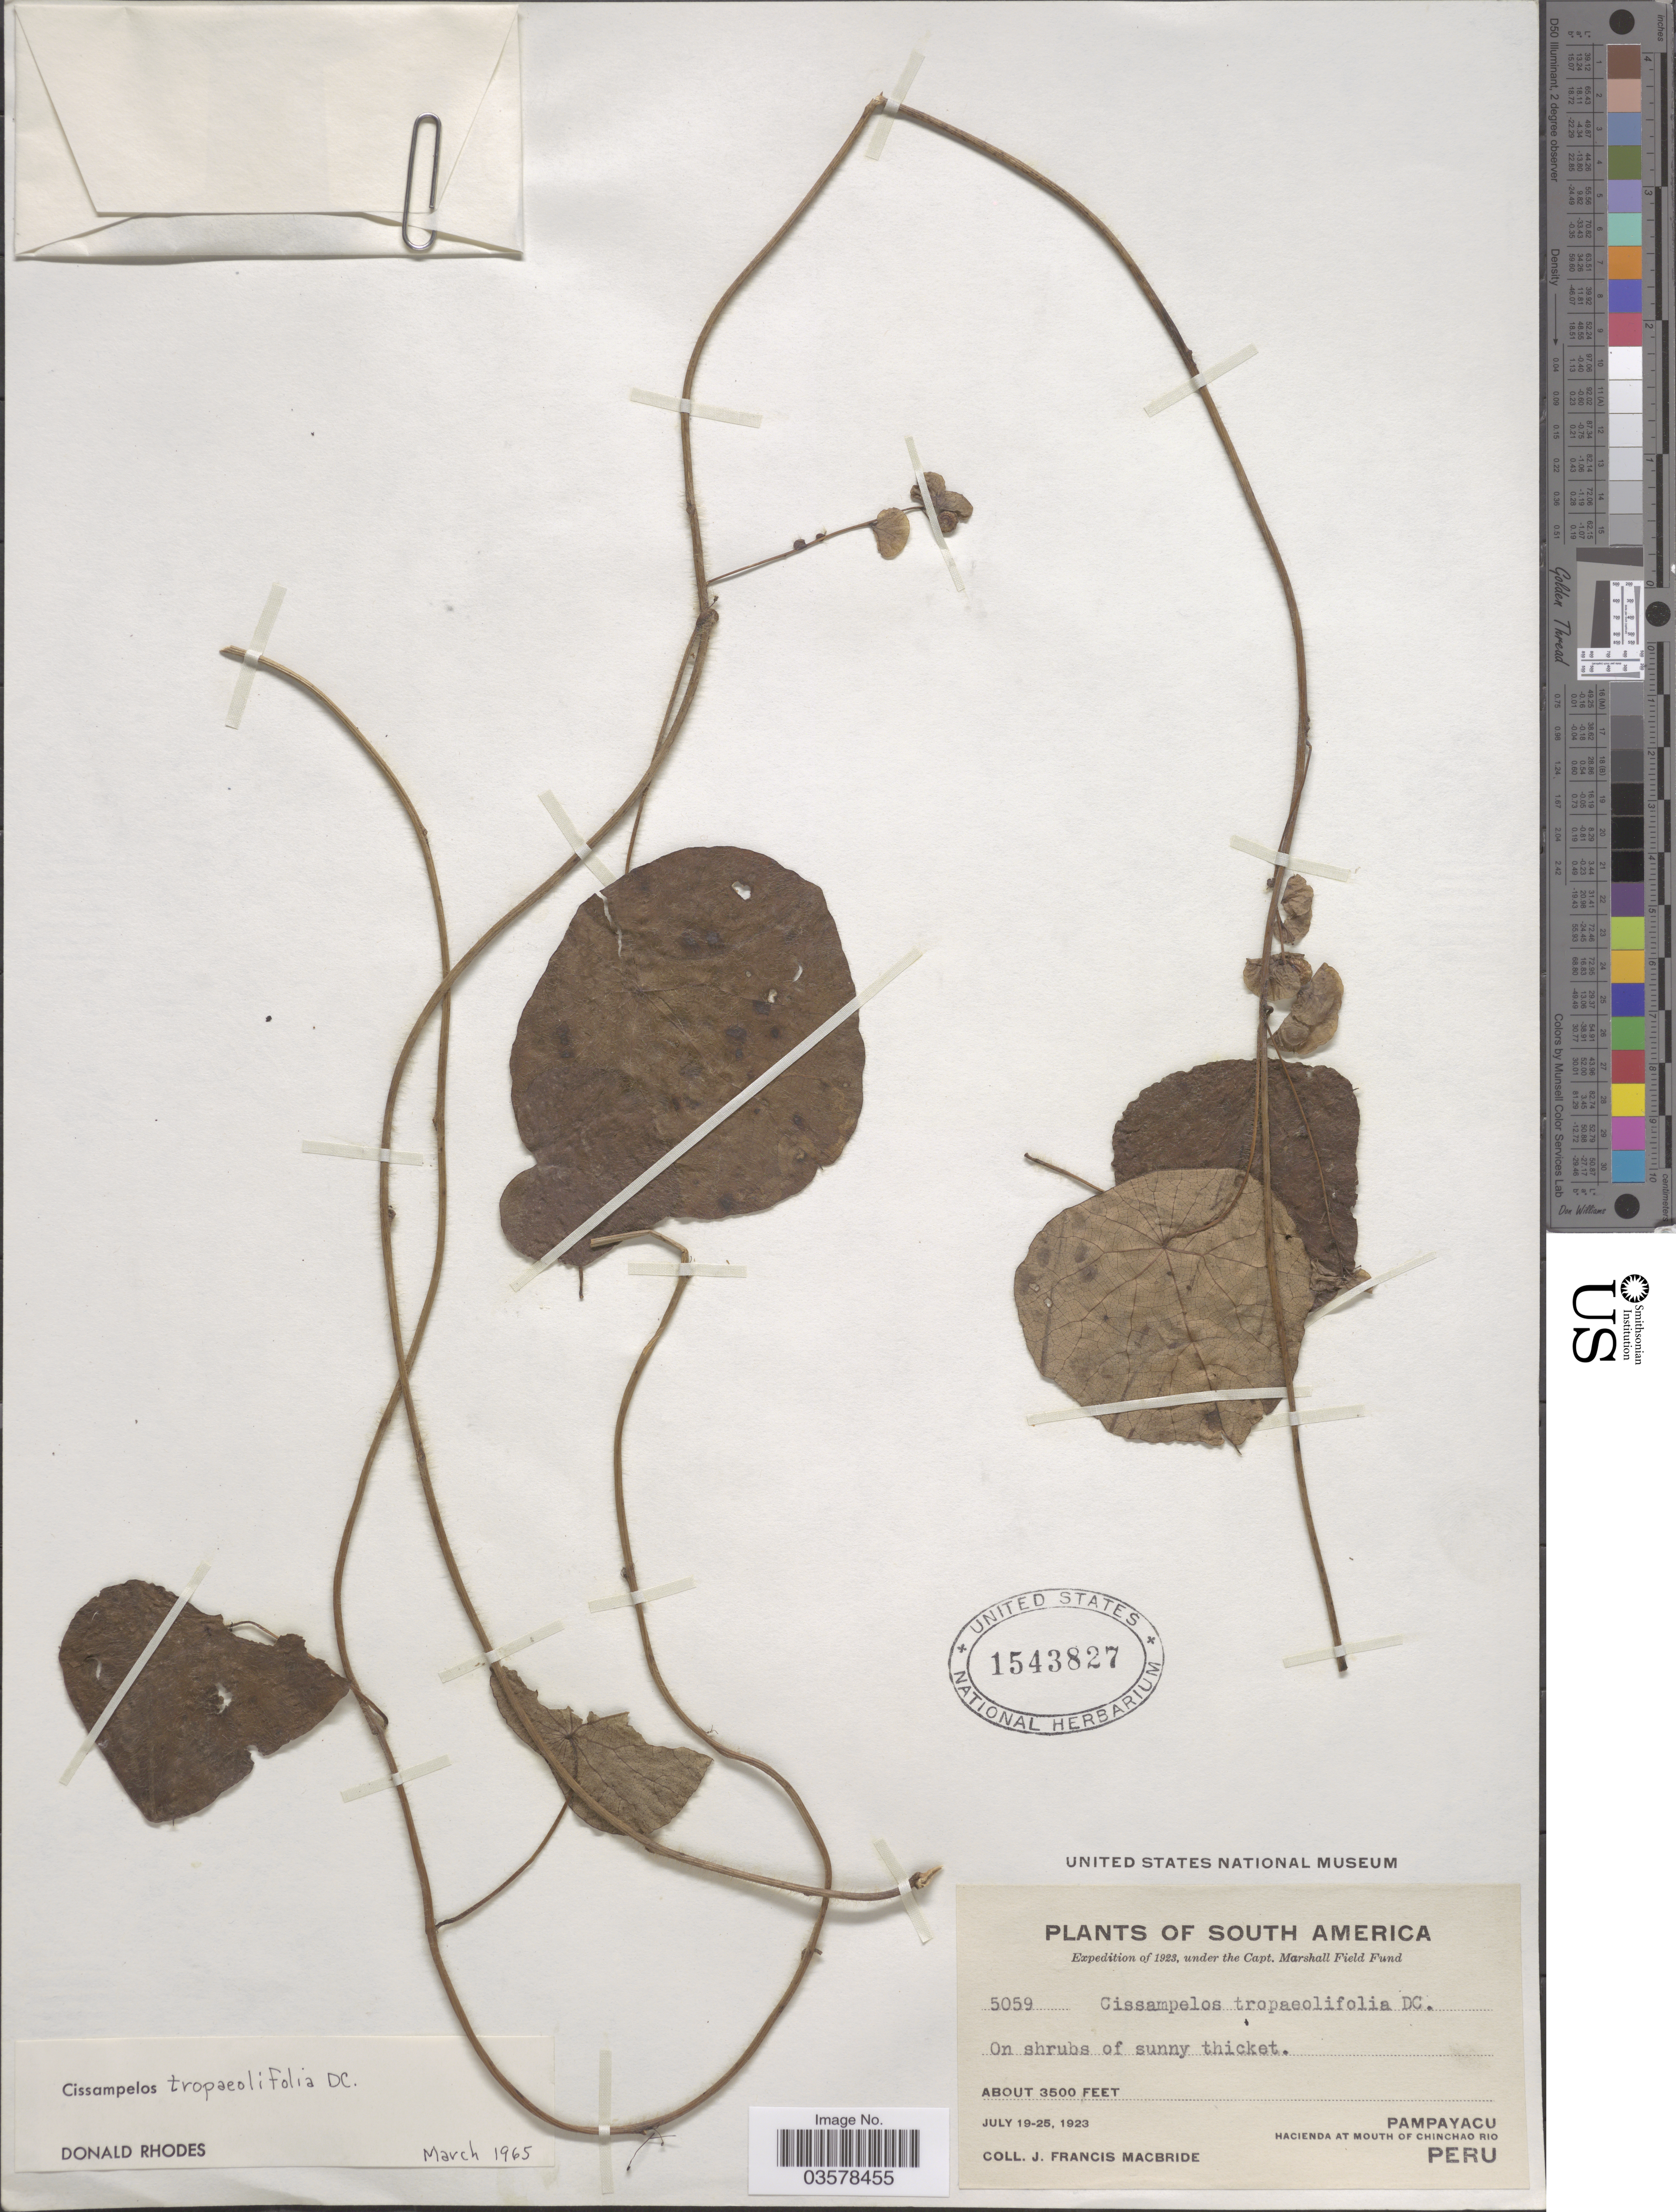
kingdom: Plantae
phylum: Tracheophyta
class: Magnoliopsida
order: Ranunculales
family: Menispermaceae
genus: Cissampelos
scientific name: Cissampelos tropaeolifolia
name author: DC.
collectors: J. F. Macbride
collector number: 5059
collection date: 1923-07-19/1923-07-25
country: Peru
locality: Pampayacu. Hacienda at Mouth of Chinchao Rio.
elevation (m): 1067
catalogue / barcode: US 1543827